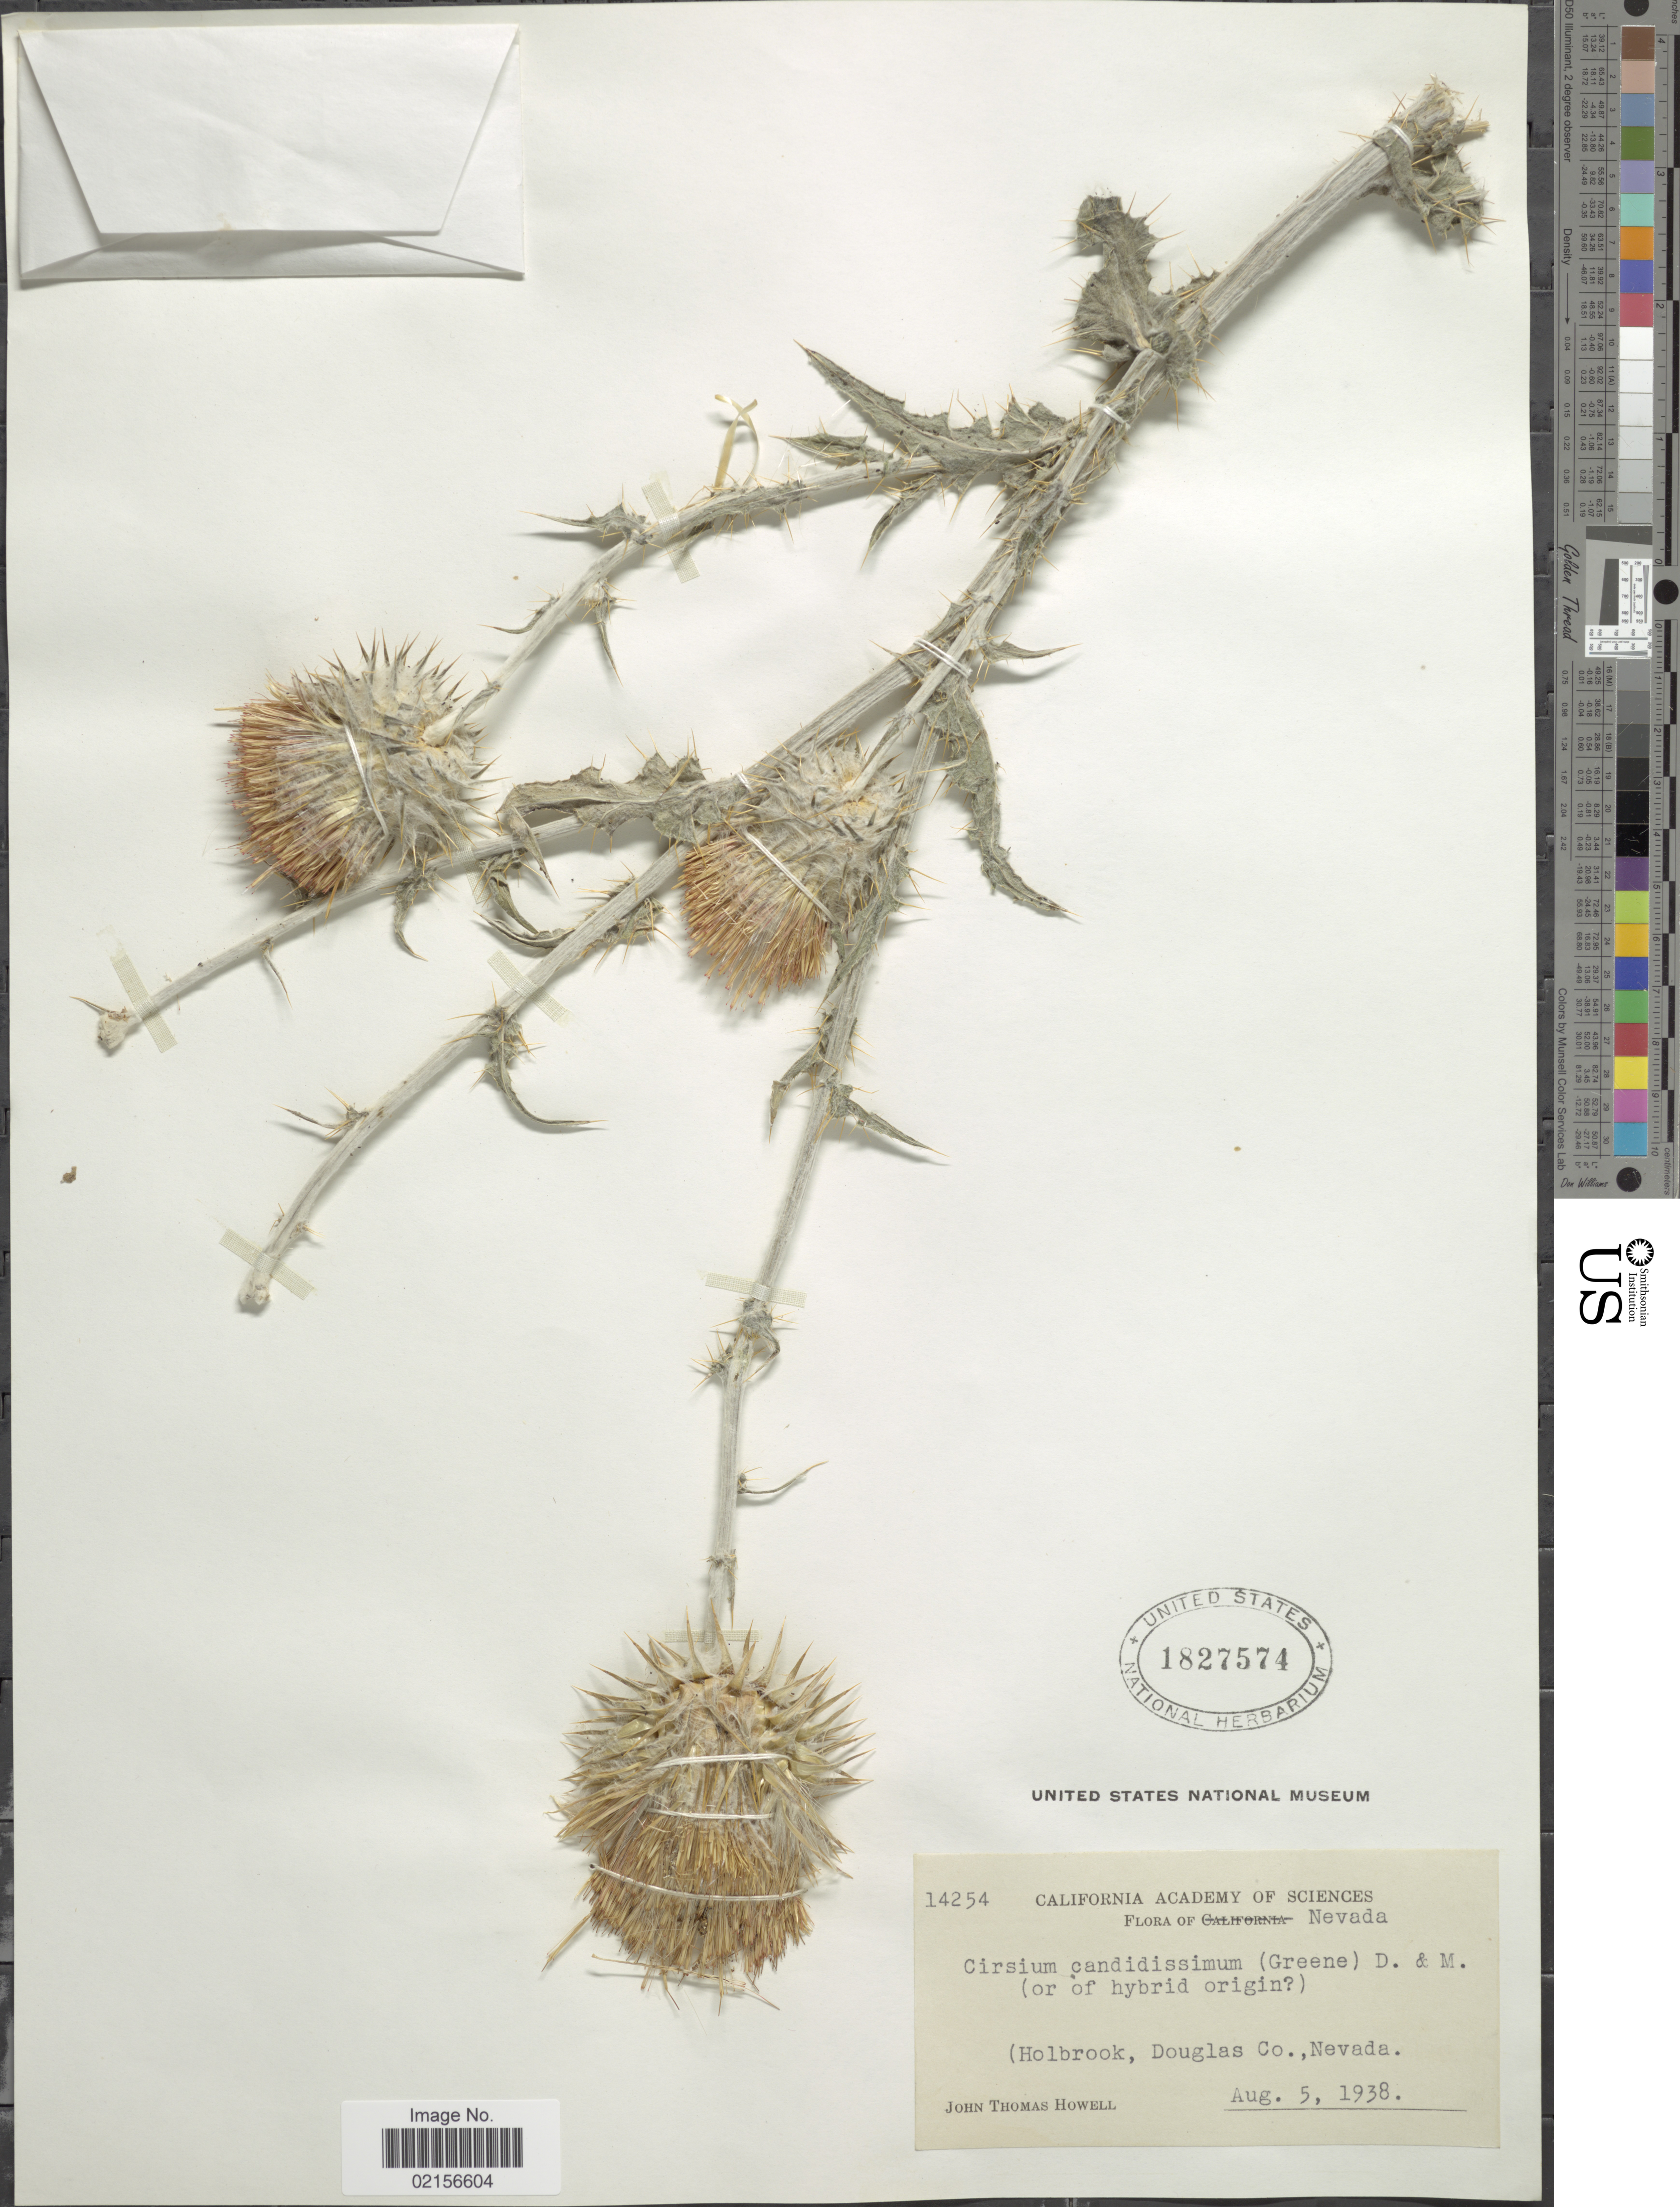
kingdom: Plantae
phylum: Tracheophyta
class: Magnoliopsida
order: Asterales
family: Asteraceae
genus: Cirsium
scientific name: Cirsium occidentale var. candidissimum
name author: (Greene) J.F. Macbr.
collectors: J. T. Howell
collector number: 14254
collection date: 1938-08-05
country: United States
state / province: Nevada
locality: (Holbrook, Douglas Co., Nevada)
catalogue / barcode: US 1827574